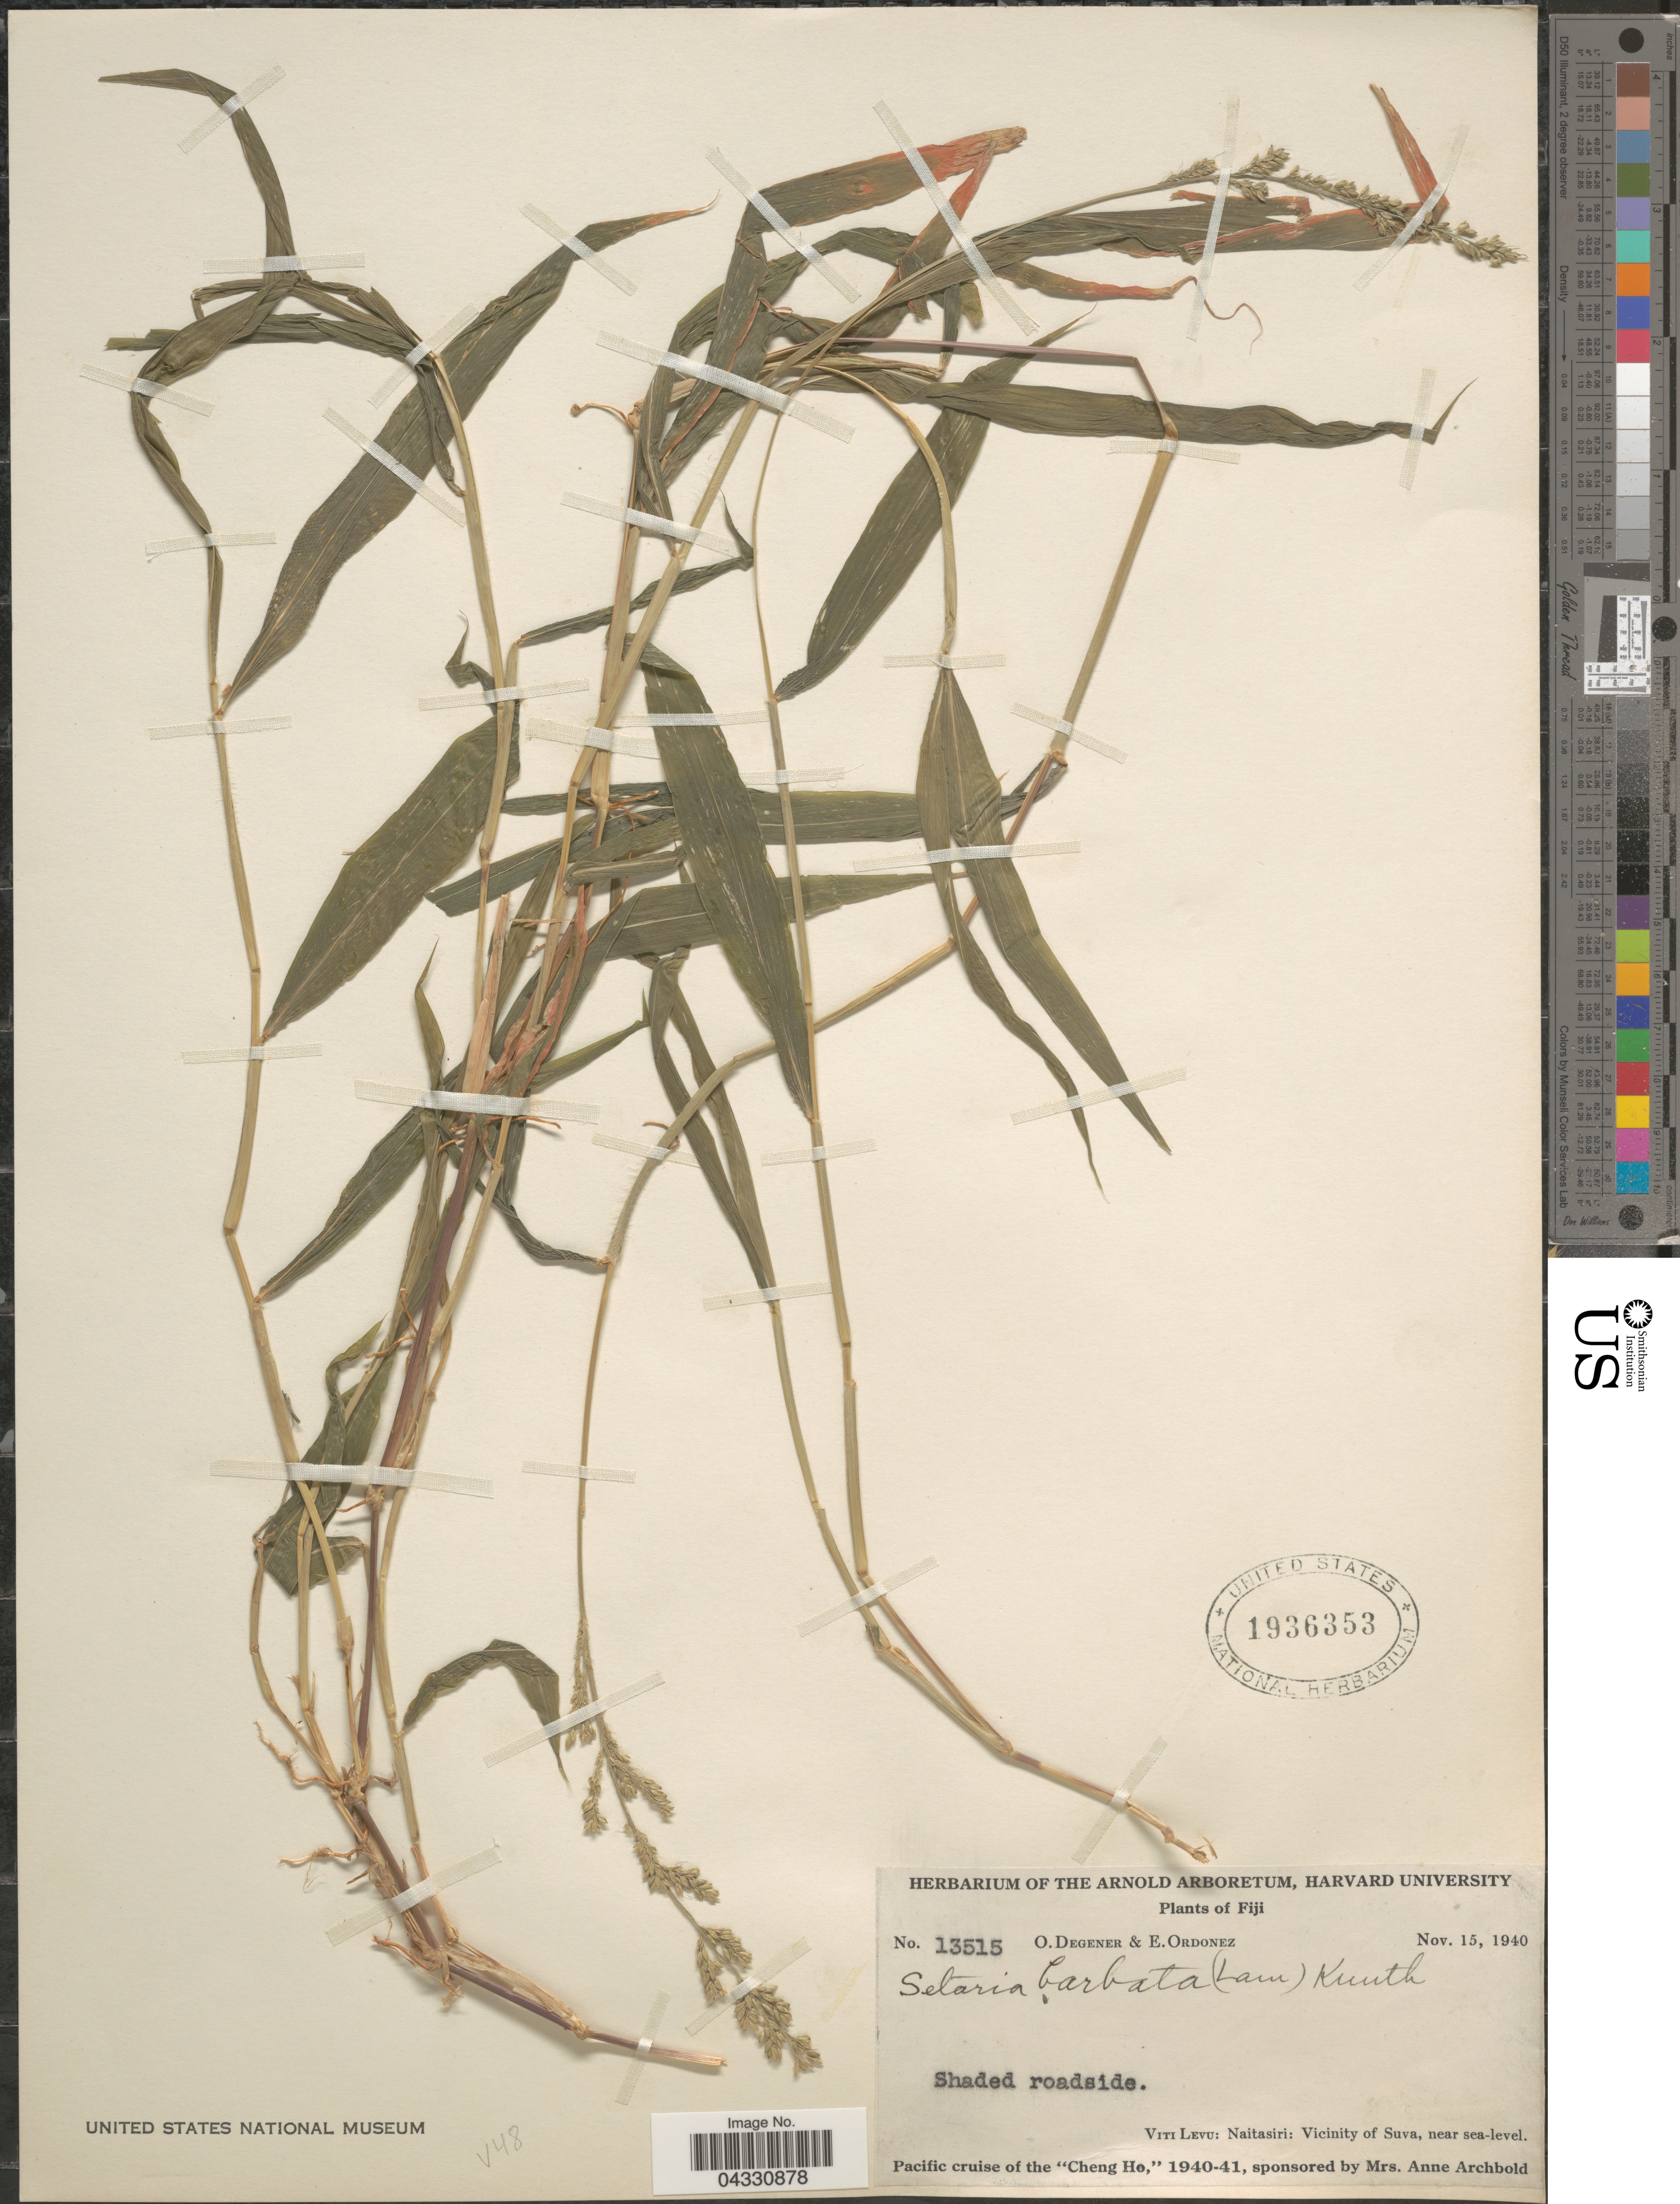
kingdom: Plantae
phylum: Tracheophyta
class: Liliopsida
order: Poales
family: Poaceae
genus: Setaria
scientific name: Setaria barbata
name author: (Lam.) Kunth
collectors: O. Degener & E. Ordonez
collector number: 13515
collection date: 1940-11-15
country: Fiji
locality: Viti Levu: Naitasiri: Vicinity of Suva. Pacific Cruise of the "Cheng Ho," 1940-41.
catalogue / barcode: US 1936353